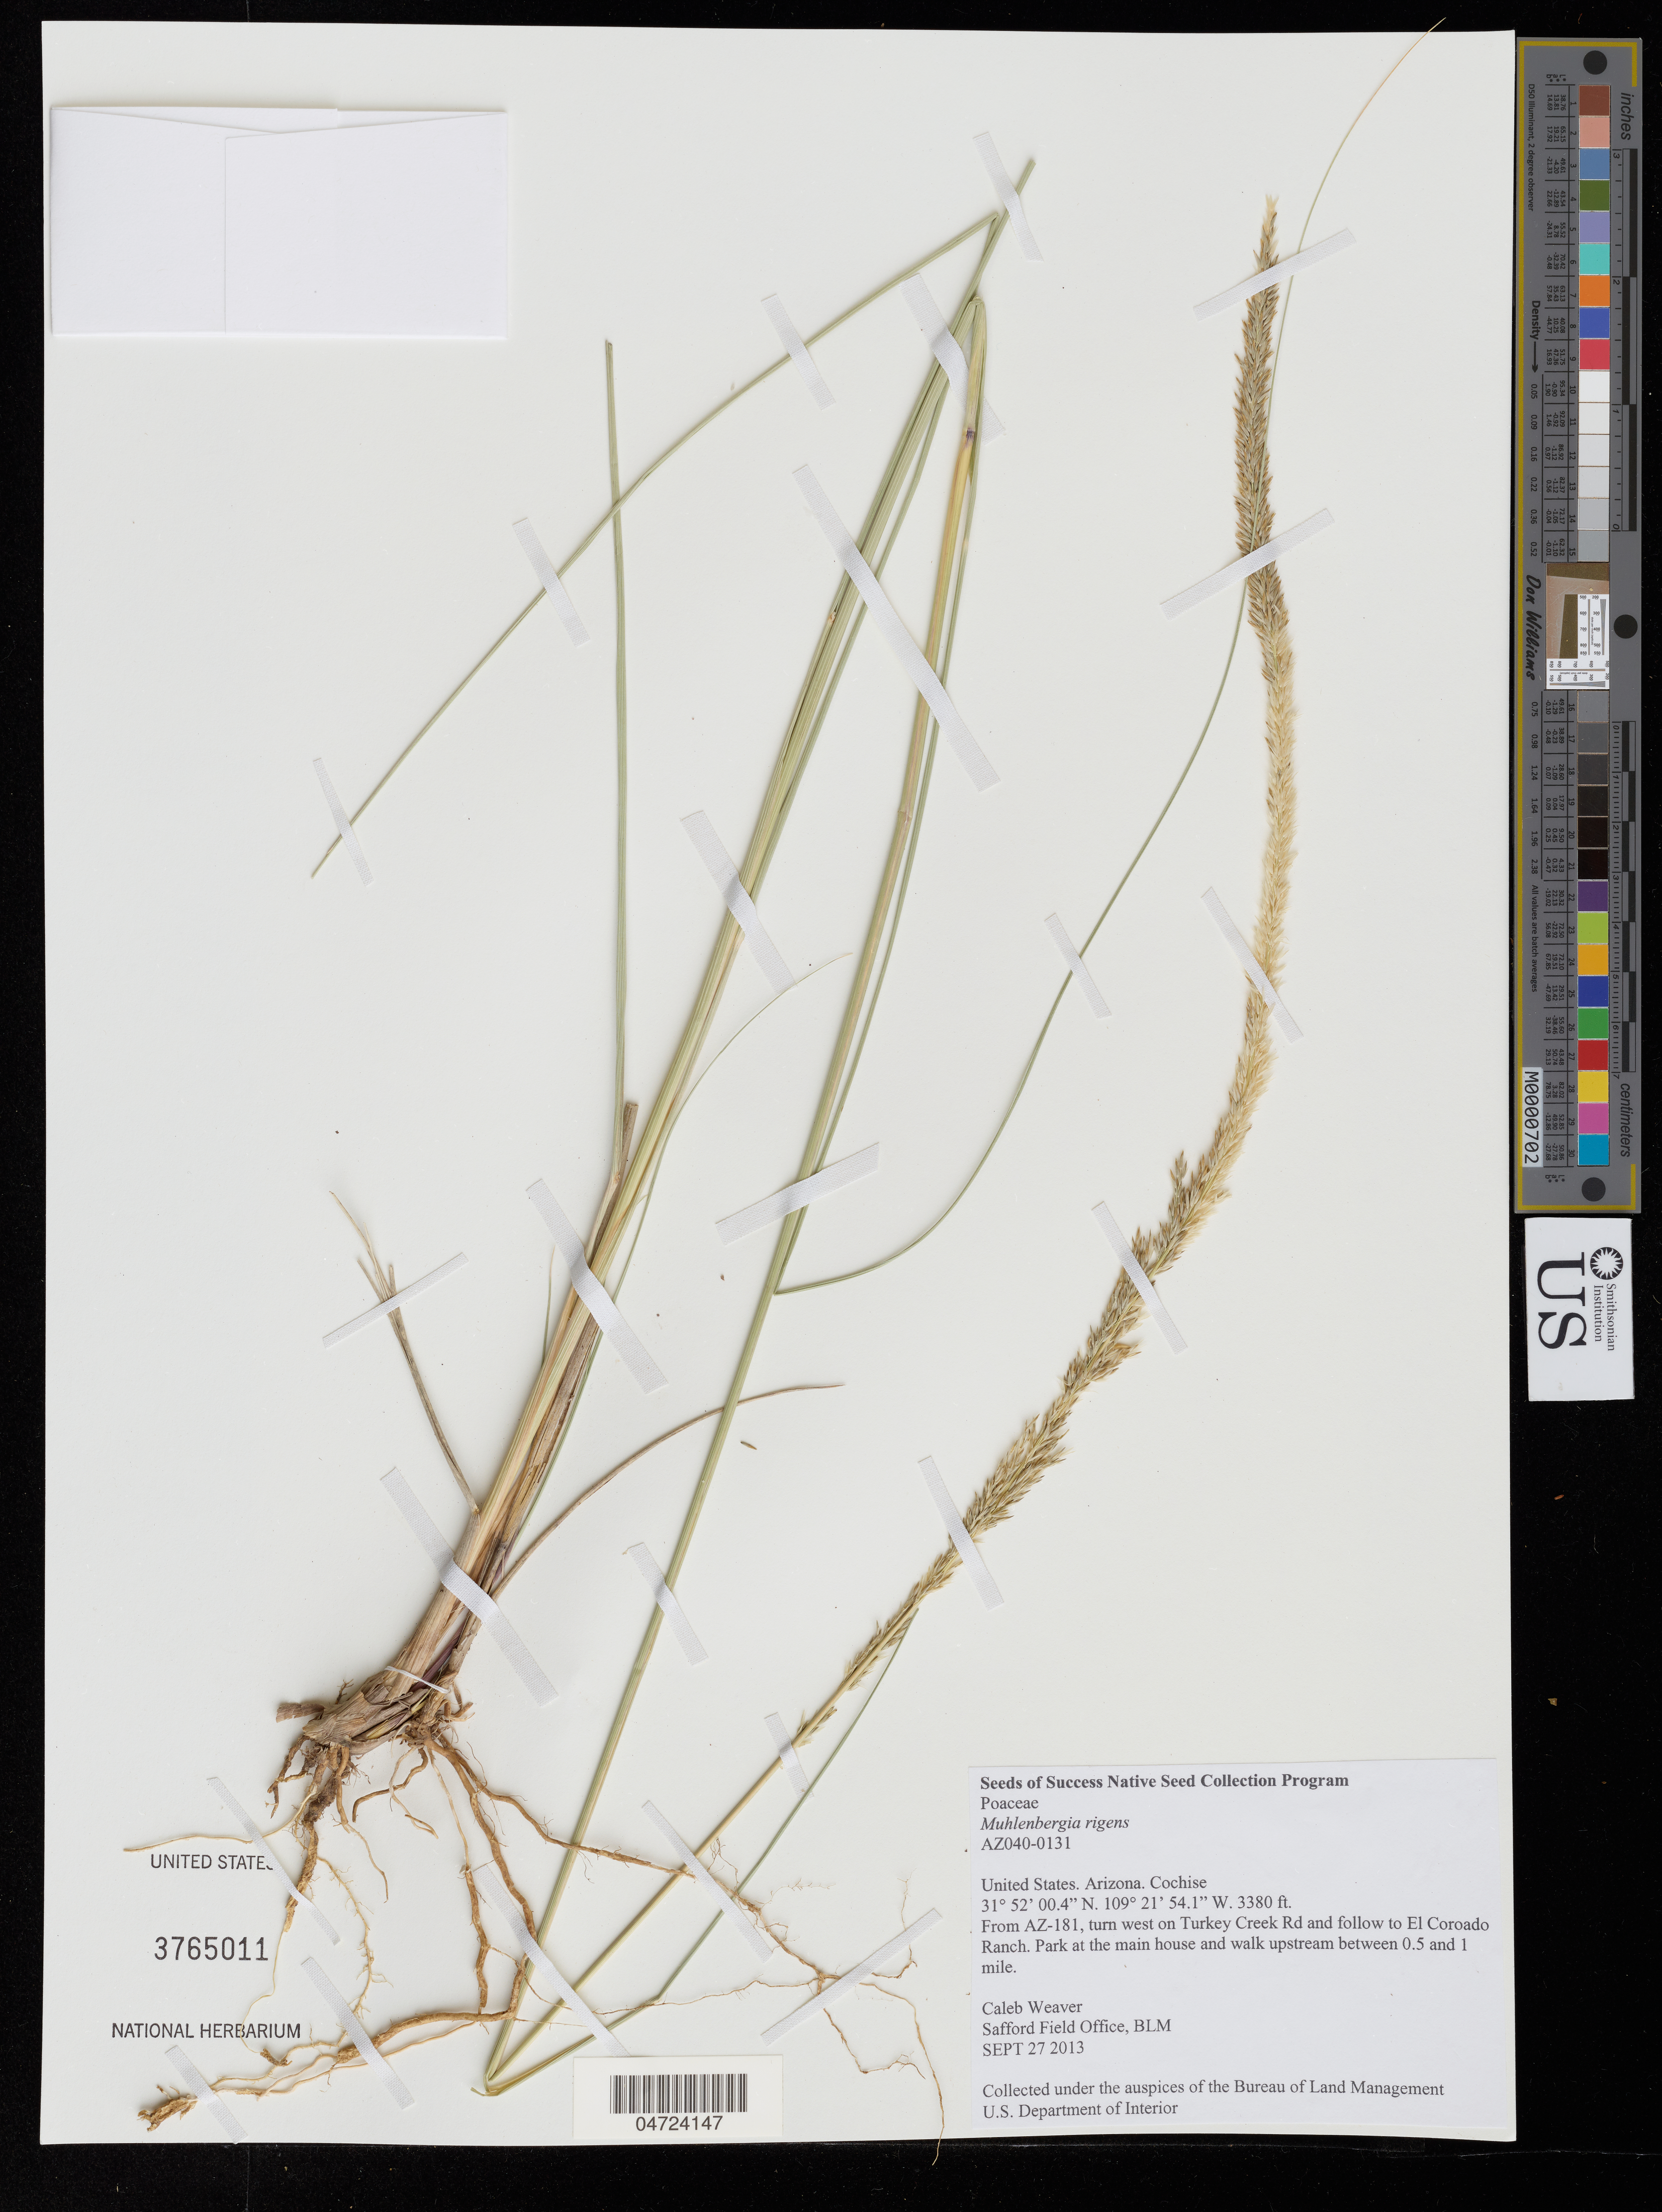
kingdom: Plantae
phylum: Tracheophyta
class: Liliopsida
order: Poales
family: Poaceae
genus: Muhlenbergia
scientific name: Muhlenbergia rigens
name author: (Benth.) Hitchc.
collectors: C. Weaver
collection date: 2013-09-27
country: United States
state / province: Arizona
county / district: Cochise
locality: Cochise. From AZ-181, turn west on Turkey Creek Rd and follow to El Coroado Ranch. Park at the main house and walk upstream between 0.5 and 1 mile.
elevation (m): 1030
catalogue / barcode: US 3765011